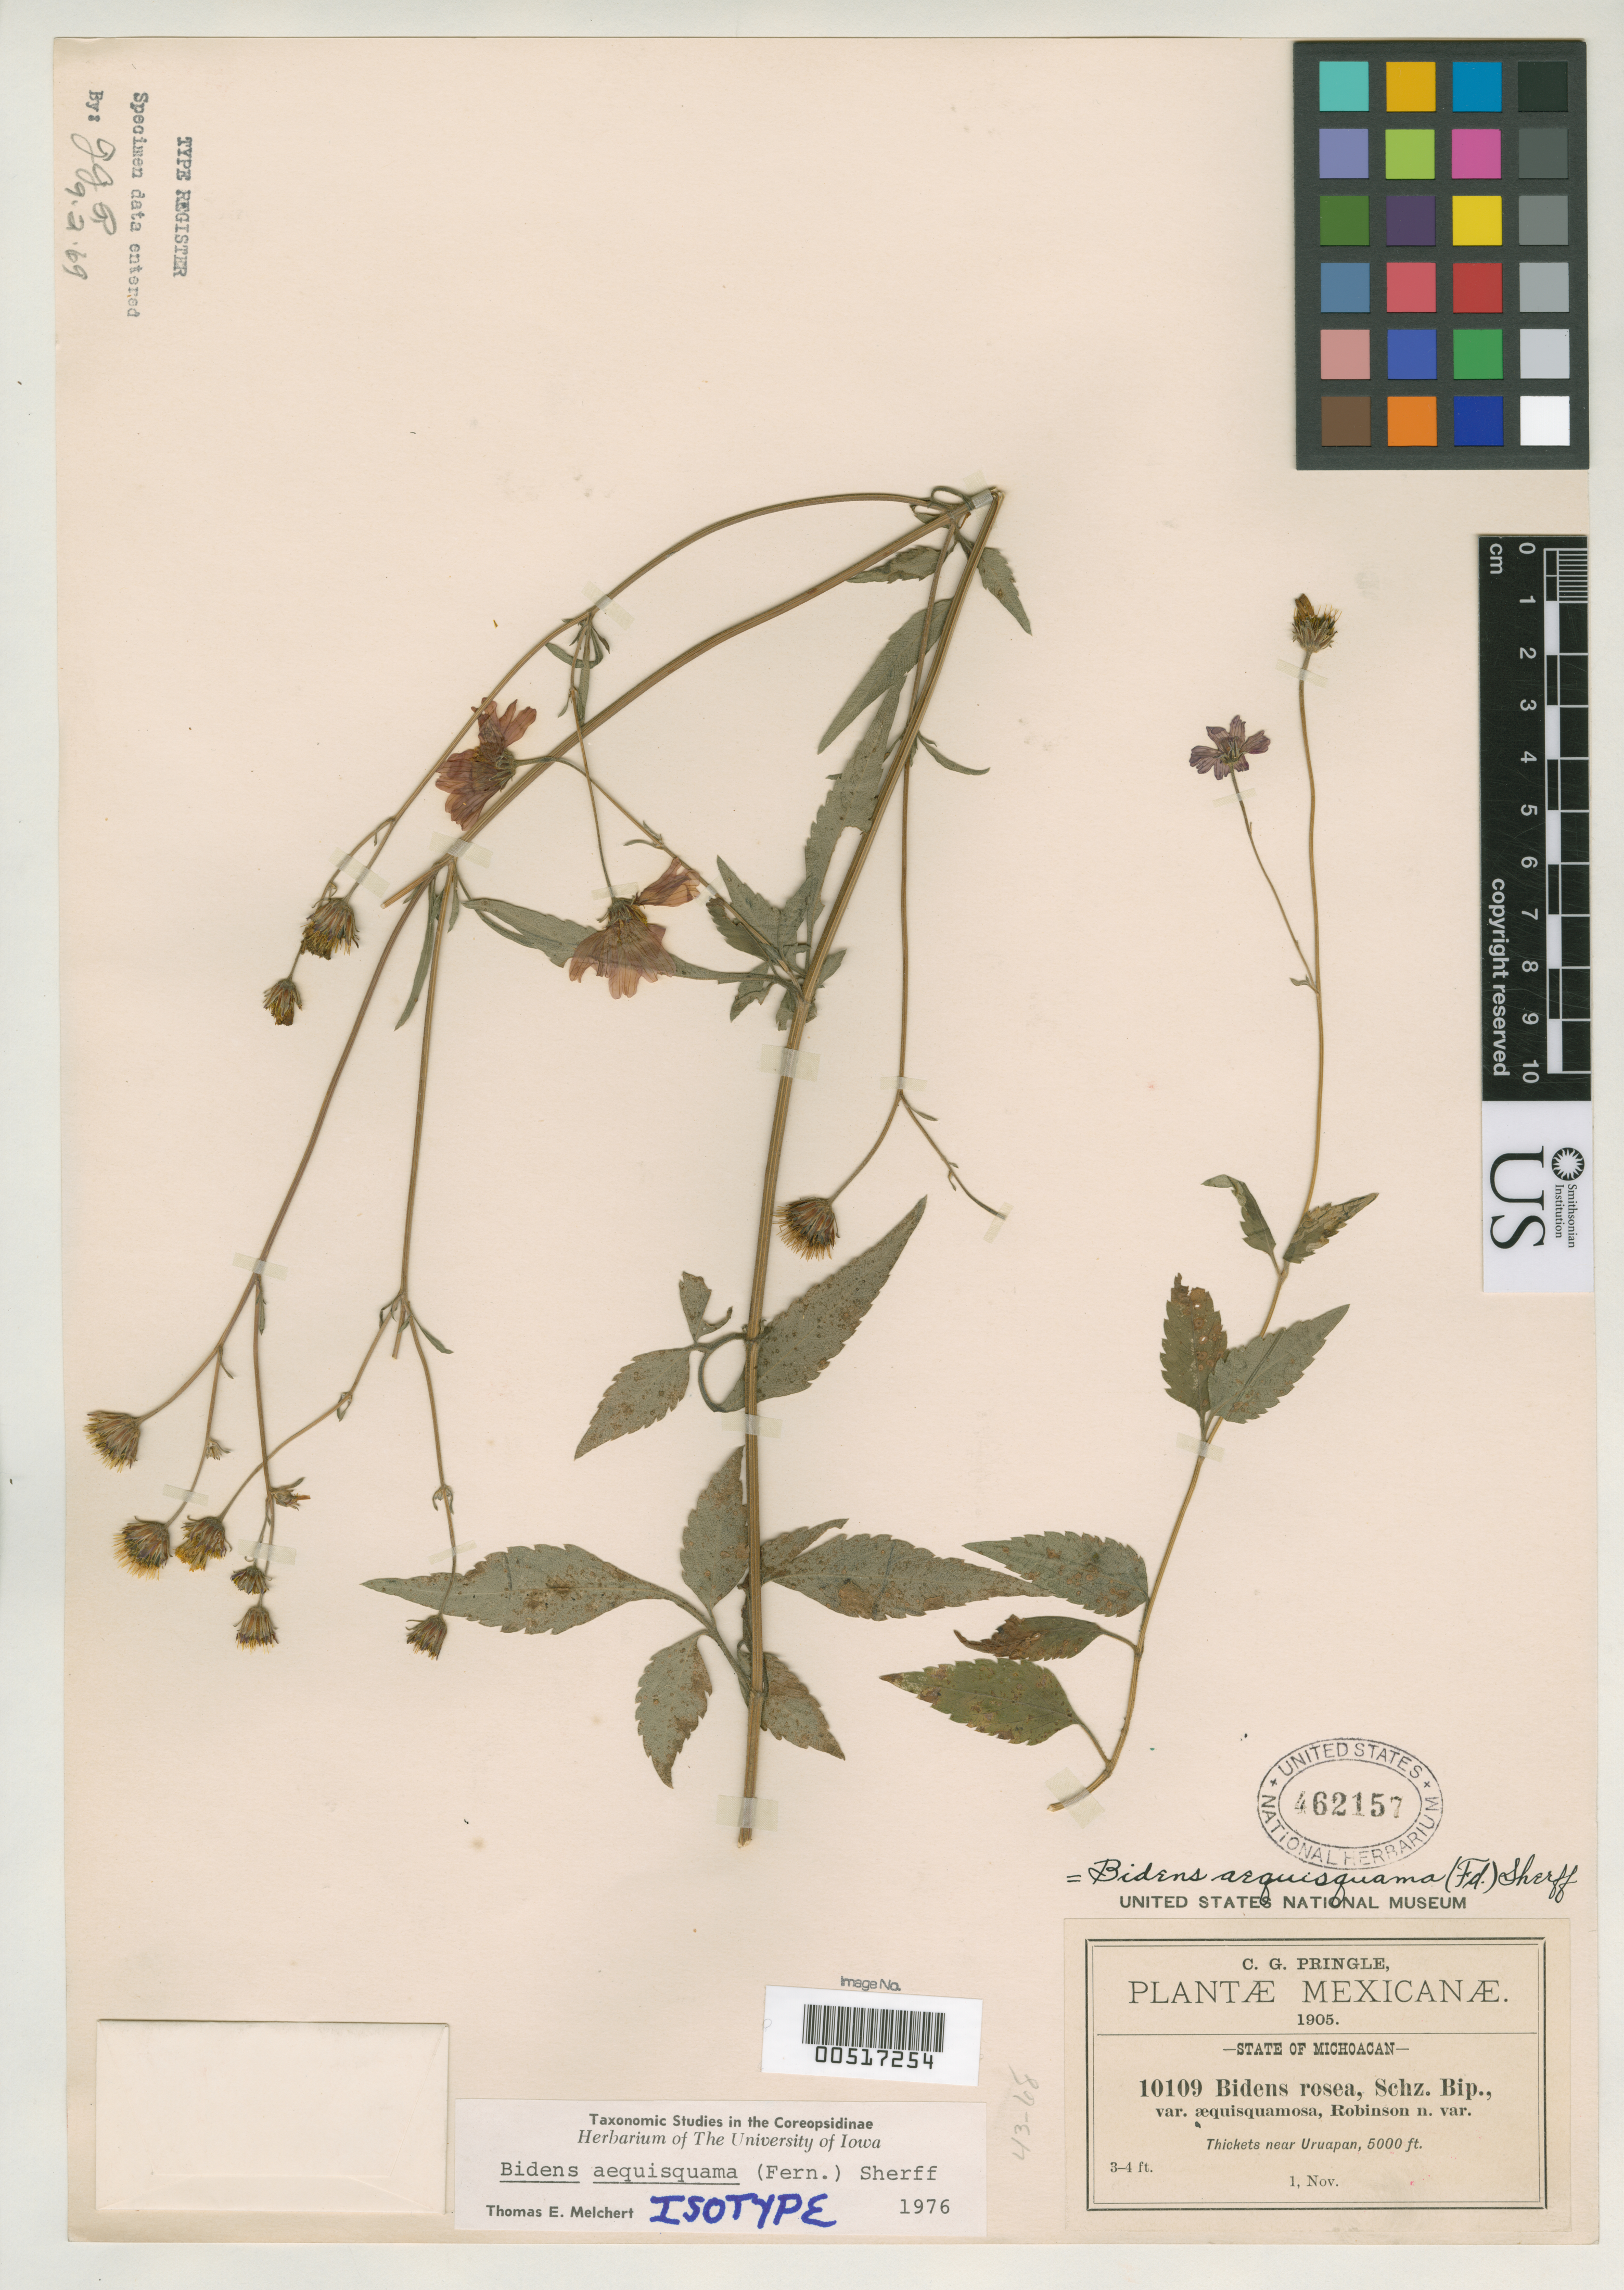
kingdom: Plantae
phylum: Tracheophyta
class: Magnoliopsida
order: Asterales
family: Asteraceae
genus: Bidens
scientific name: Bidens rosea var. aequisquama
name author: Fernald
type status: Isotype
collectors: C. G. Pringle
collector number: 10109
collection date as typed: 01 Nov 1905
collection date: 1905-11-01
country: Mexico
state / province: Michoacán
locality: Near Uruapan.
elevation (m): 1525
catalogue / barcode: US 462157